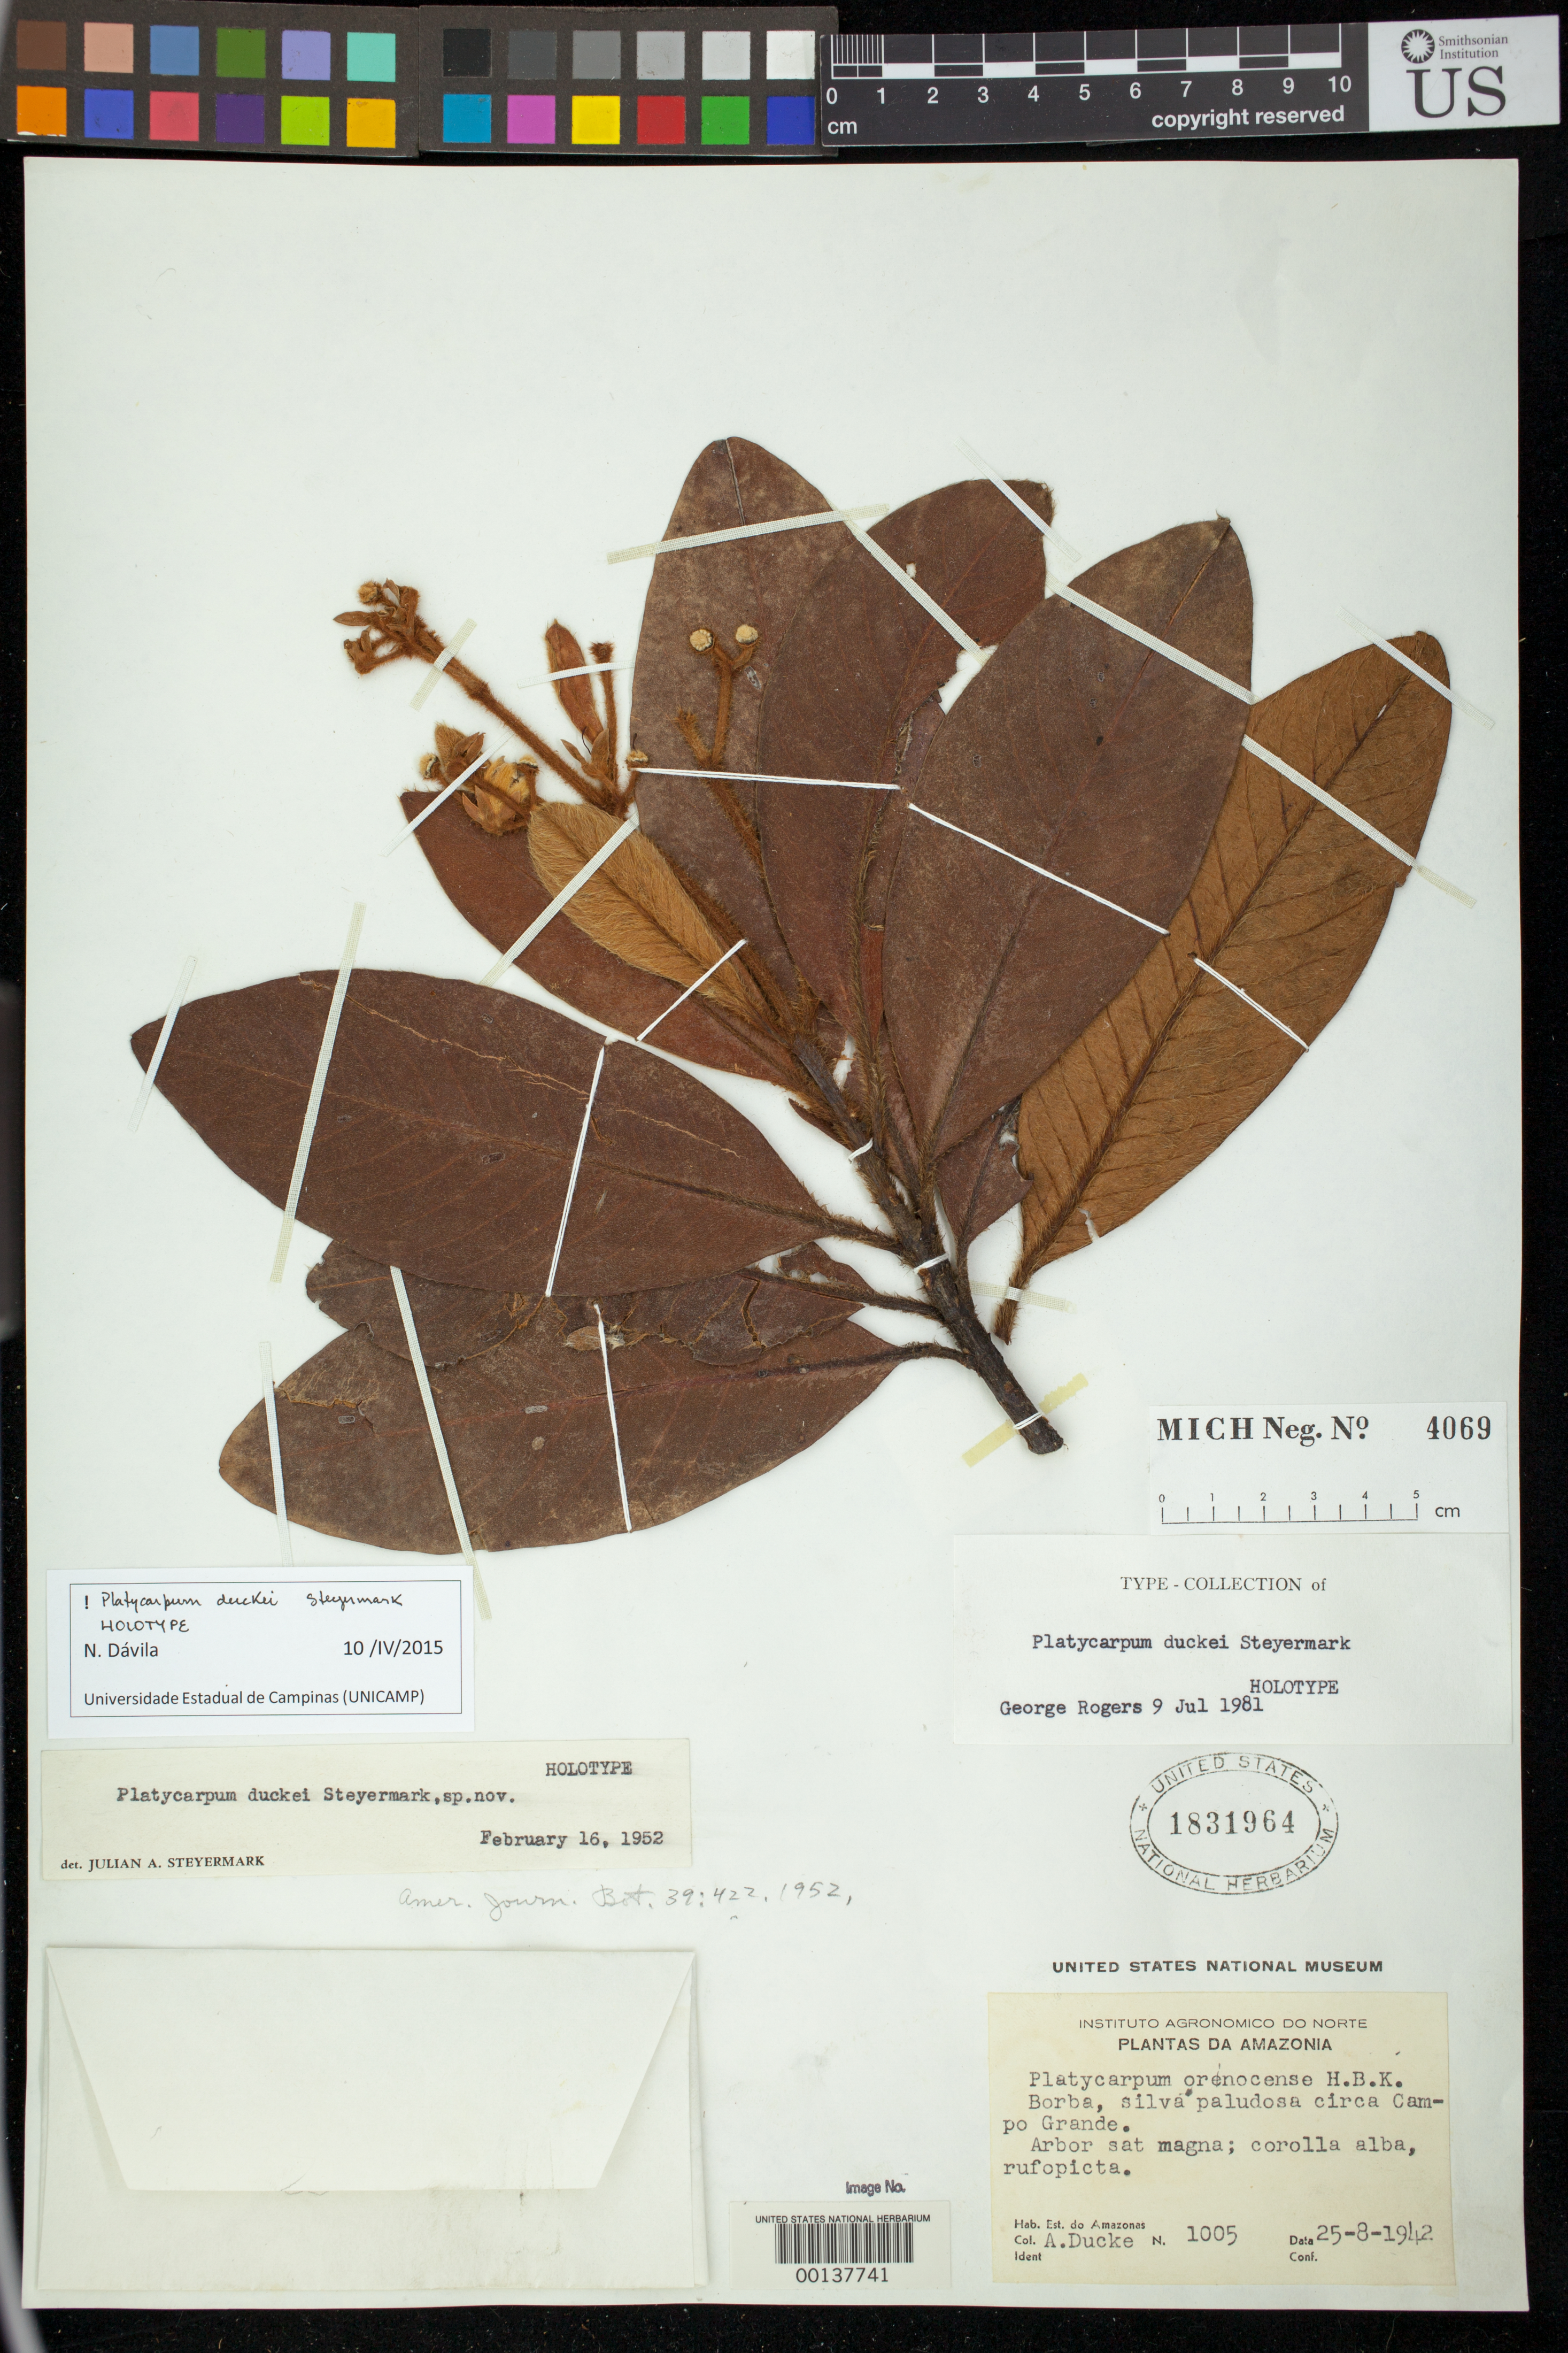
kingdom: Plantae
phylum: Tracheophyta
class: Magnoliopsida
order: Gentianales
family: Rubiaceae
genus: Platycarpum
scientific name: Platycarpum duckei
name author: Steyerm.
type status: Holotype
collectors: A. Ducke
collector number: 1005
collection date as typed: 25 Aug 1942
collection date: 1942-08-25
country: Brazil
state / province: Amazonas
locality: Borba, silva Paludosa circa Campo Grande.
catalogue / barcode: US 1831964